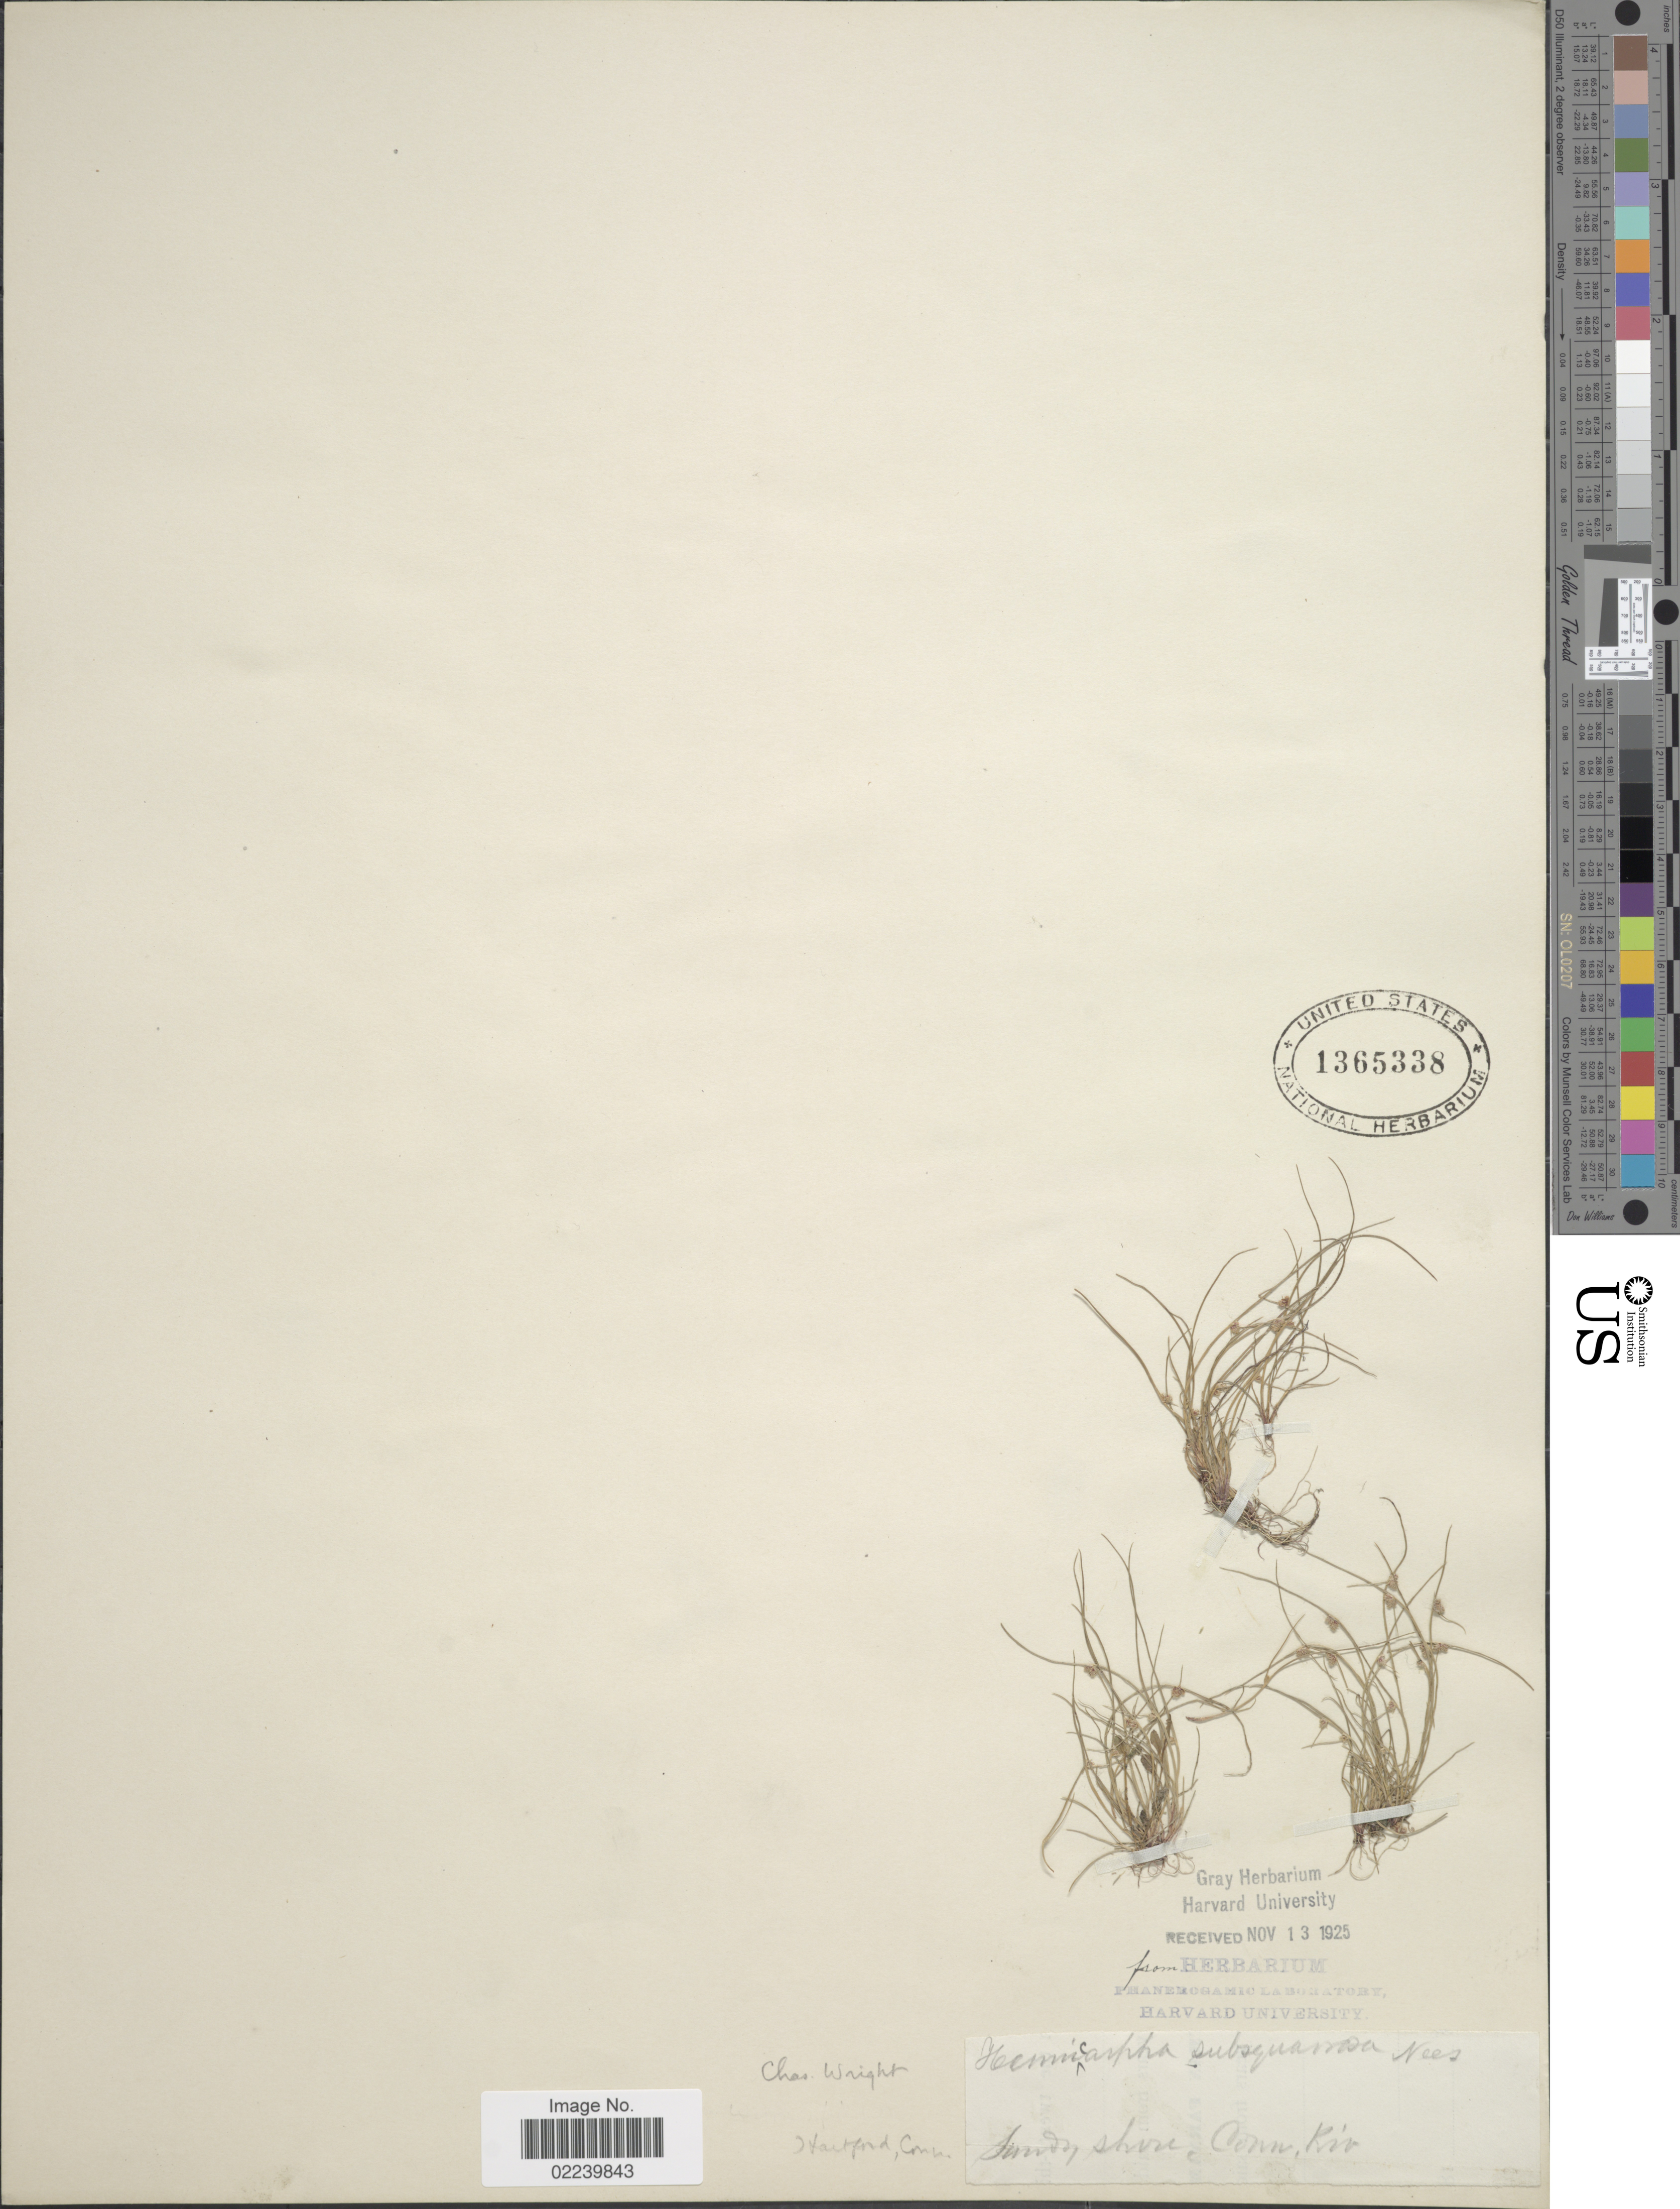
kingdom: Plantae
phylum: Tracheophyta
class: Liliopsida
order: Poales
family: Cyperaceae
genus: Cyperus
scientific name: Cyperus subsquarrosus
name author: (Muhl.) Bauters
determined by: Strong, M. T., (US), Smithsonian Institution - National Museum of Natural History (UNITED STATES)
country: United States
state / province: Connecticut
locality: Conn, Riv.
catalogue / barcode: US 1365338